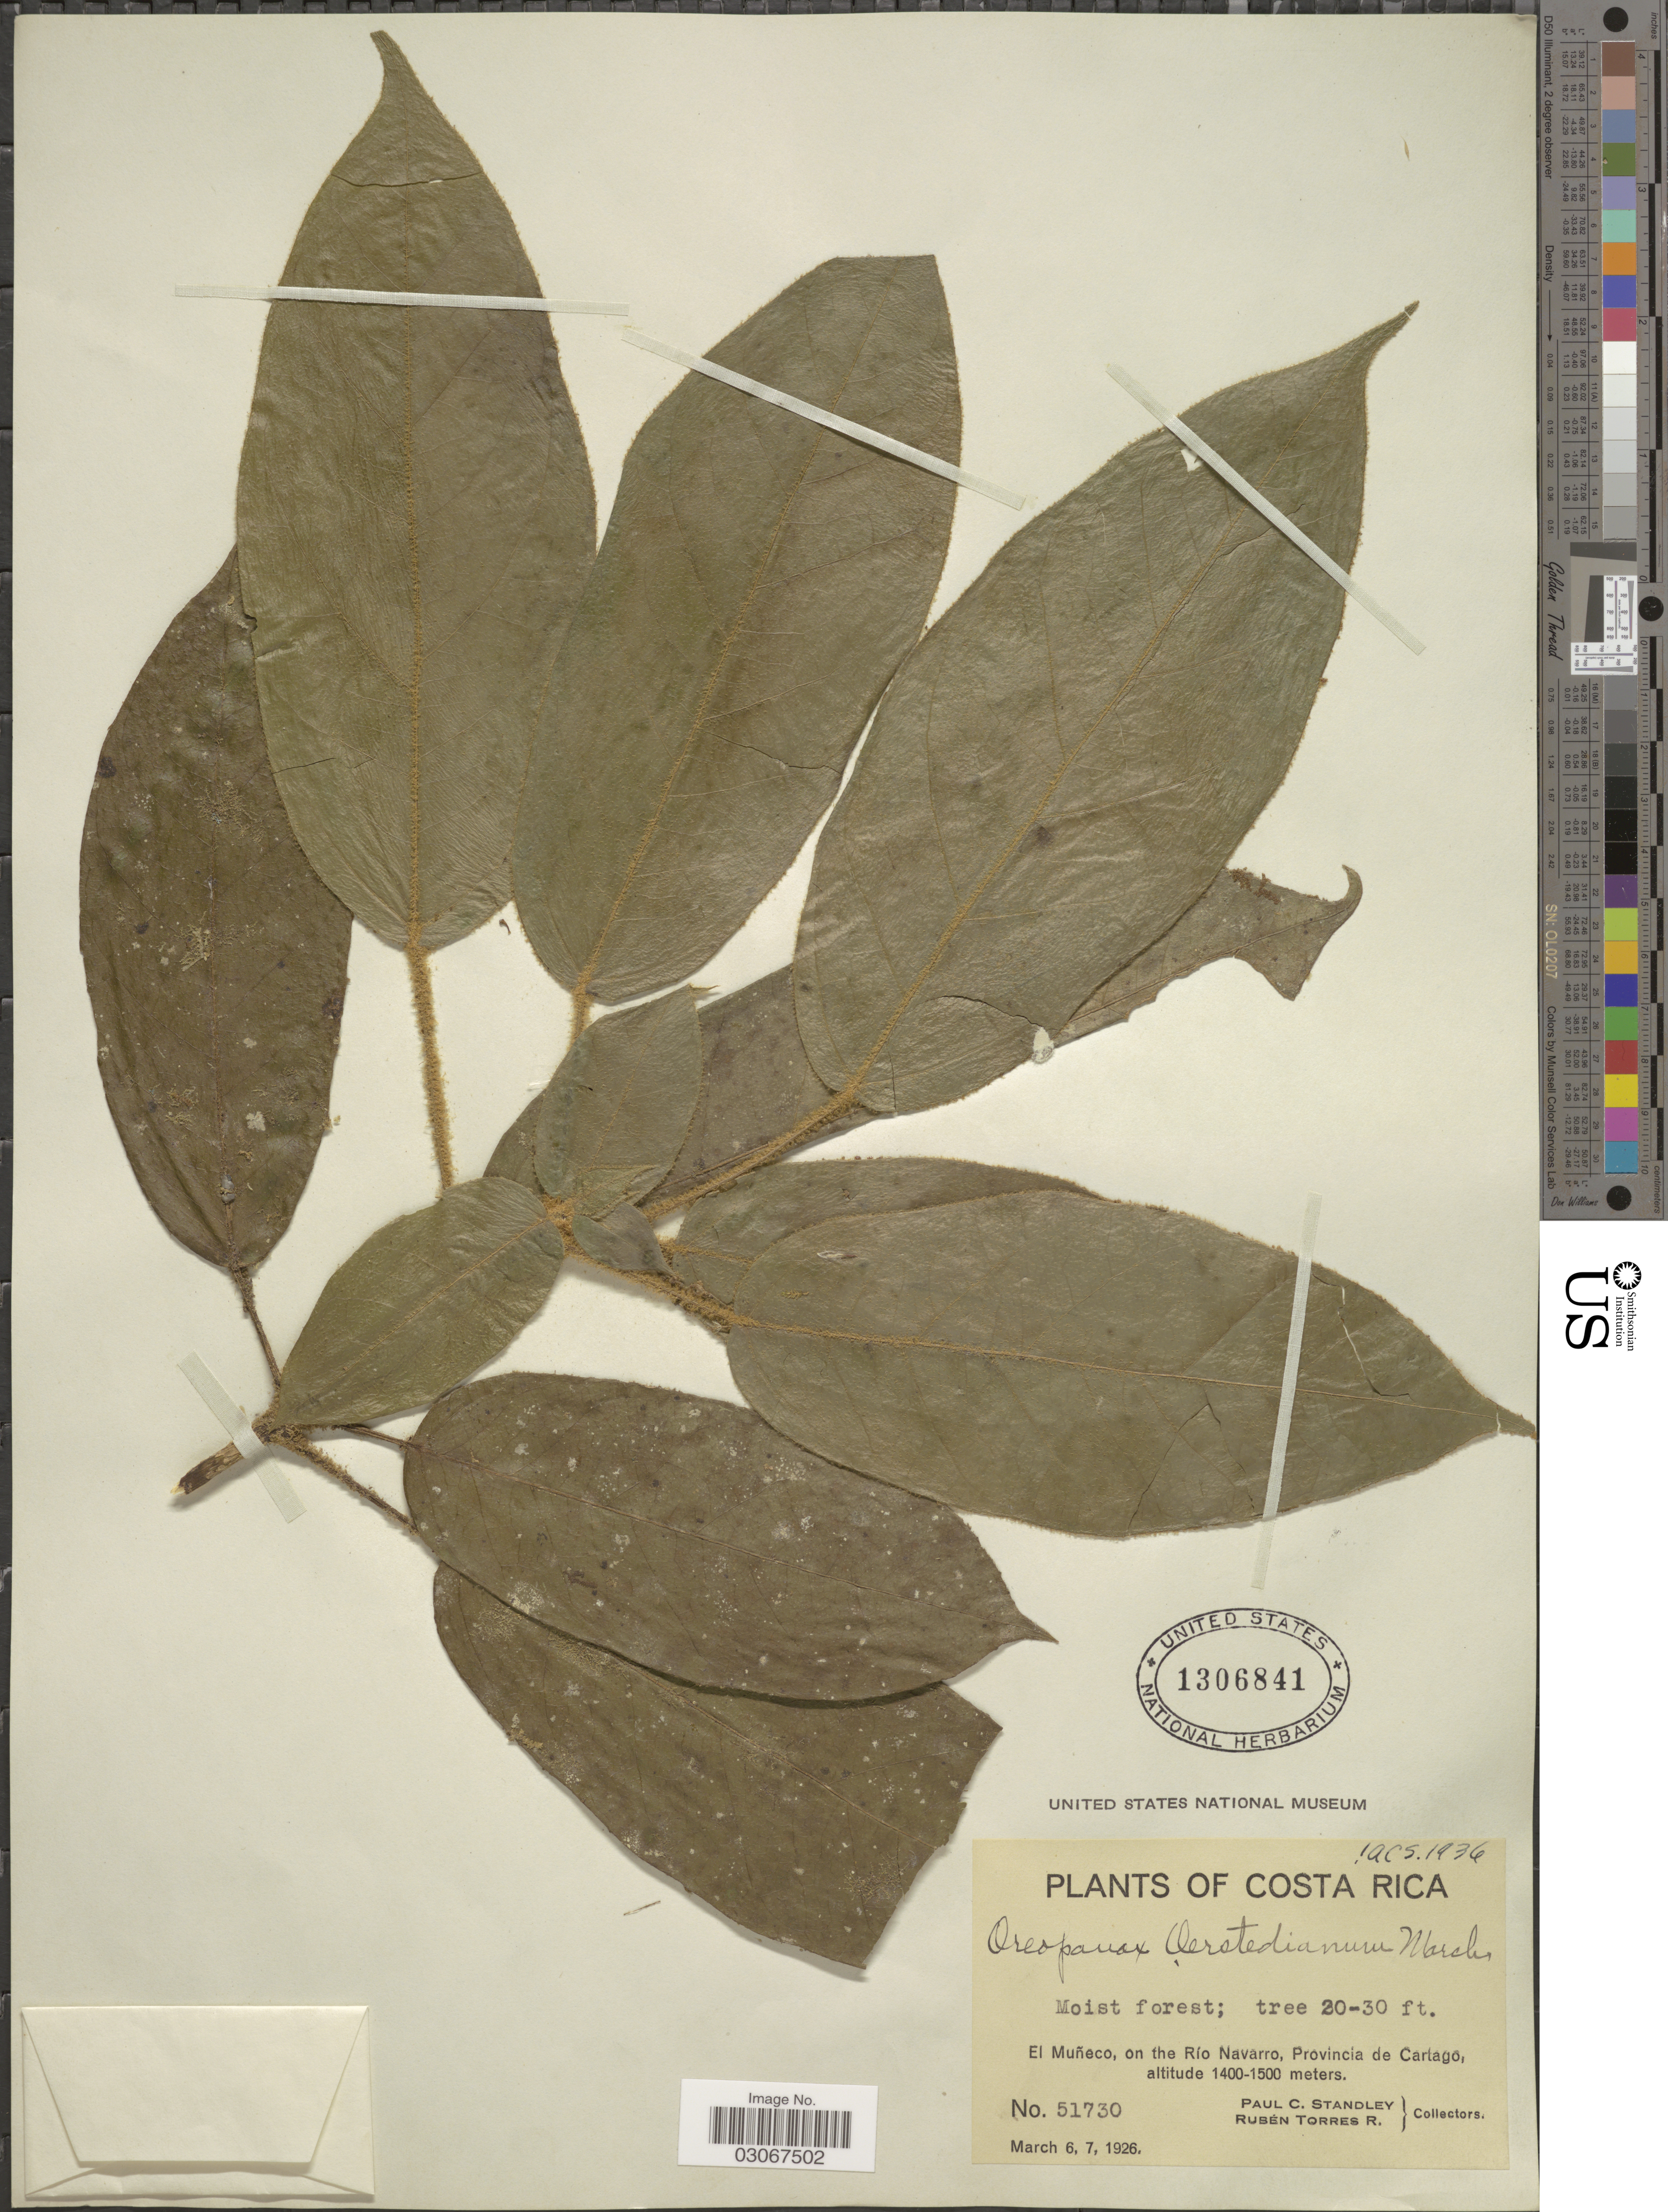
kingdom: Plantae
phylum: Tracheophyta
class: Magnoliopsida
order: Apiales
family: Araliaceae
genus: Oreopanax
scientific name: Oreopanax oerstedianus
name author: Marchal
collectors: P. C. Standley & R. Torres Rojas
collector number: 51730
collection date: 1926-03-06/1926-03-07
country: Costa Rica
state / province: Cartago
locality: El Muñeco, on the Río Navarro.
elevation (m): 1400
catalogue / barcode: US 1306841